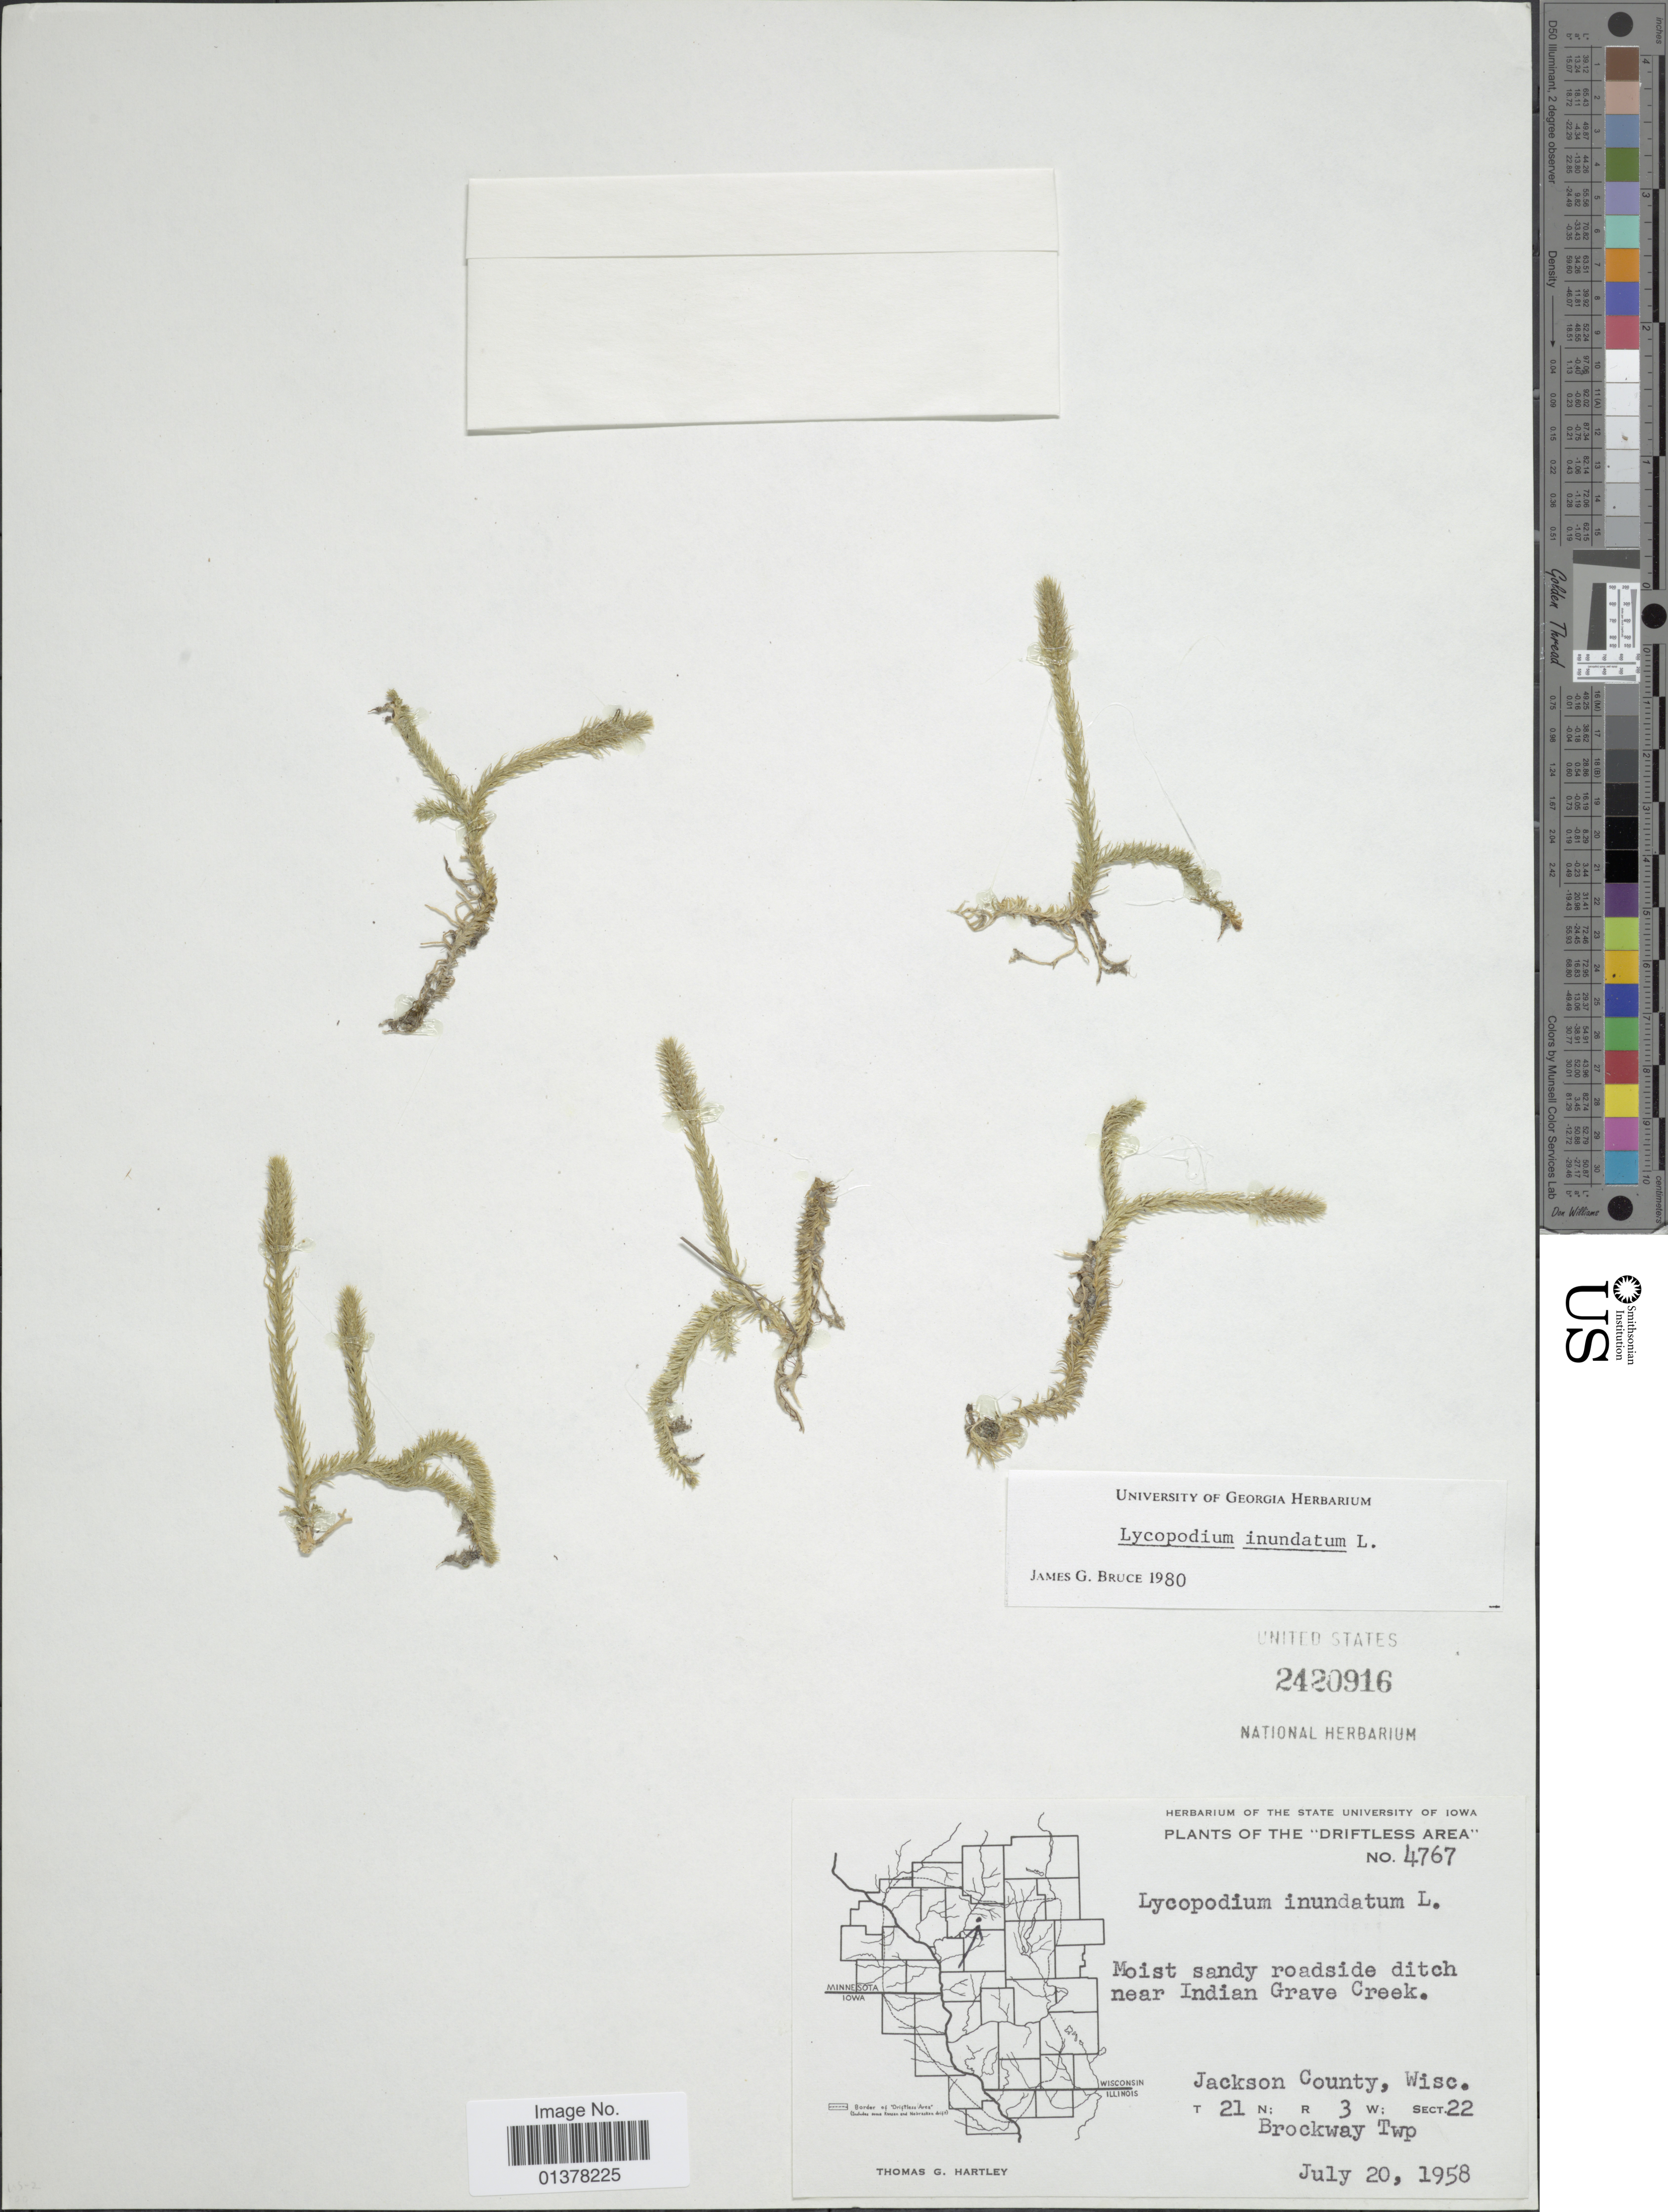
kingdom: Plantae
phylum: Tracheophyta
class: Lycopodiopsida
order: Lycopodiales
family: Lycopodiaceae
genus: Lycopodiella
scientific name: Lycopodiella inundata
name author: (L.) Holub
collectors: T. G. Hartley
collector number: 4767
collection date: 1958-07-20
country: United States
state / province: Wisconsin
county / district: Jackson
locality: Driftless Area, Moist sandy roadside ditch near Indian Grave Creek, Jackson County, Wisc.,Brockway Twp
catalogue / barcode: US 2420916